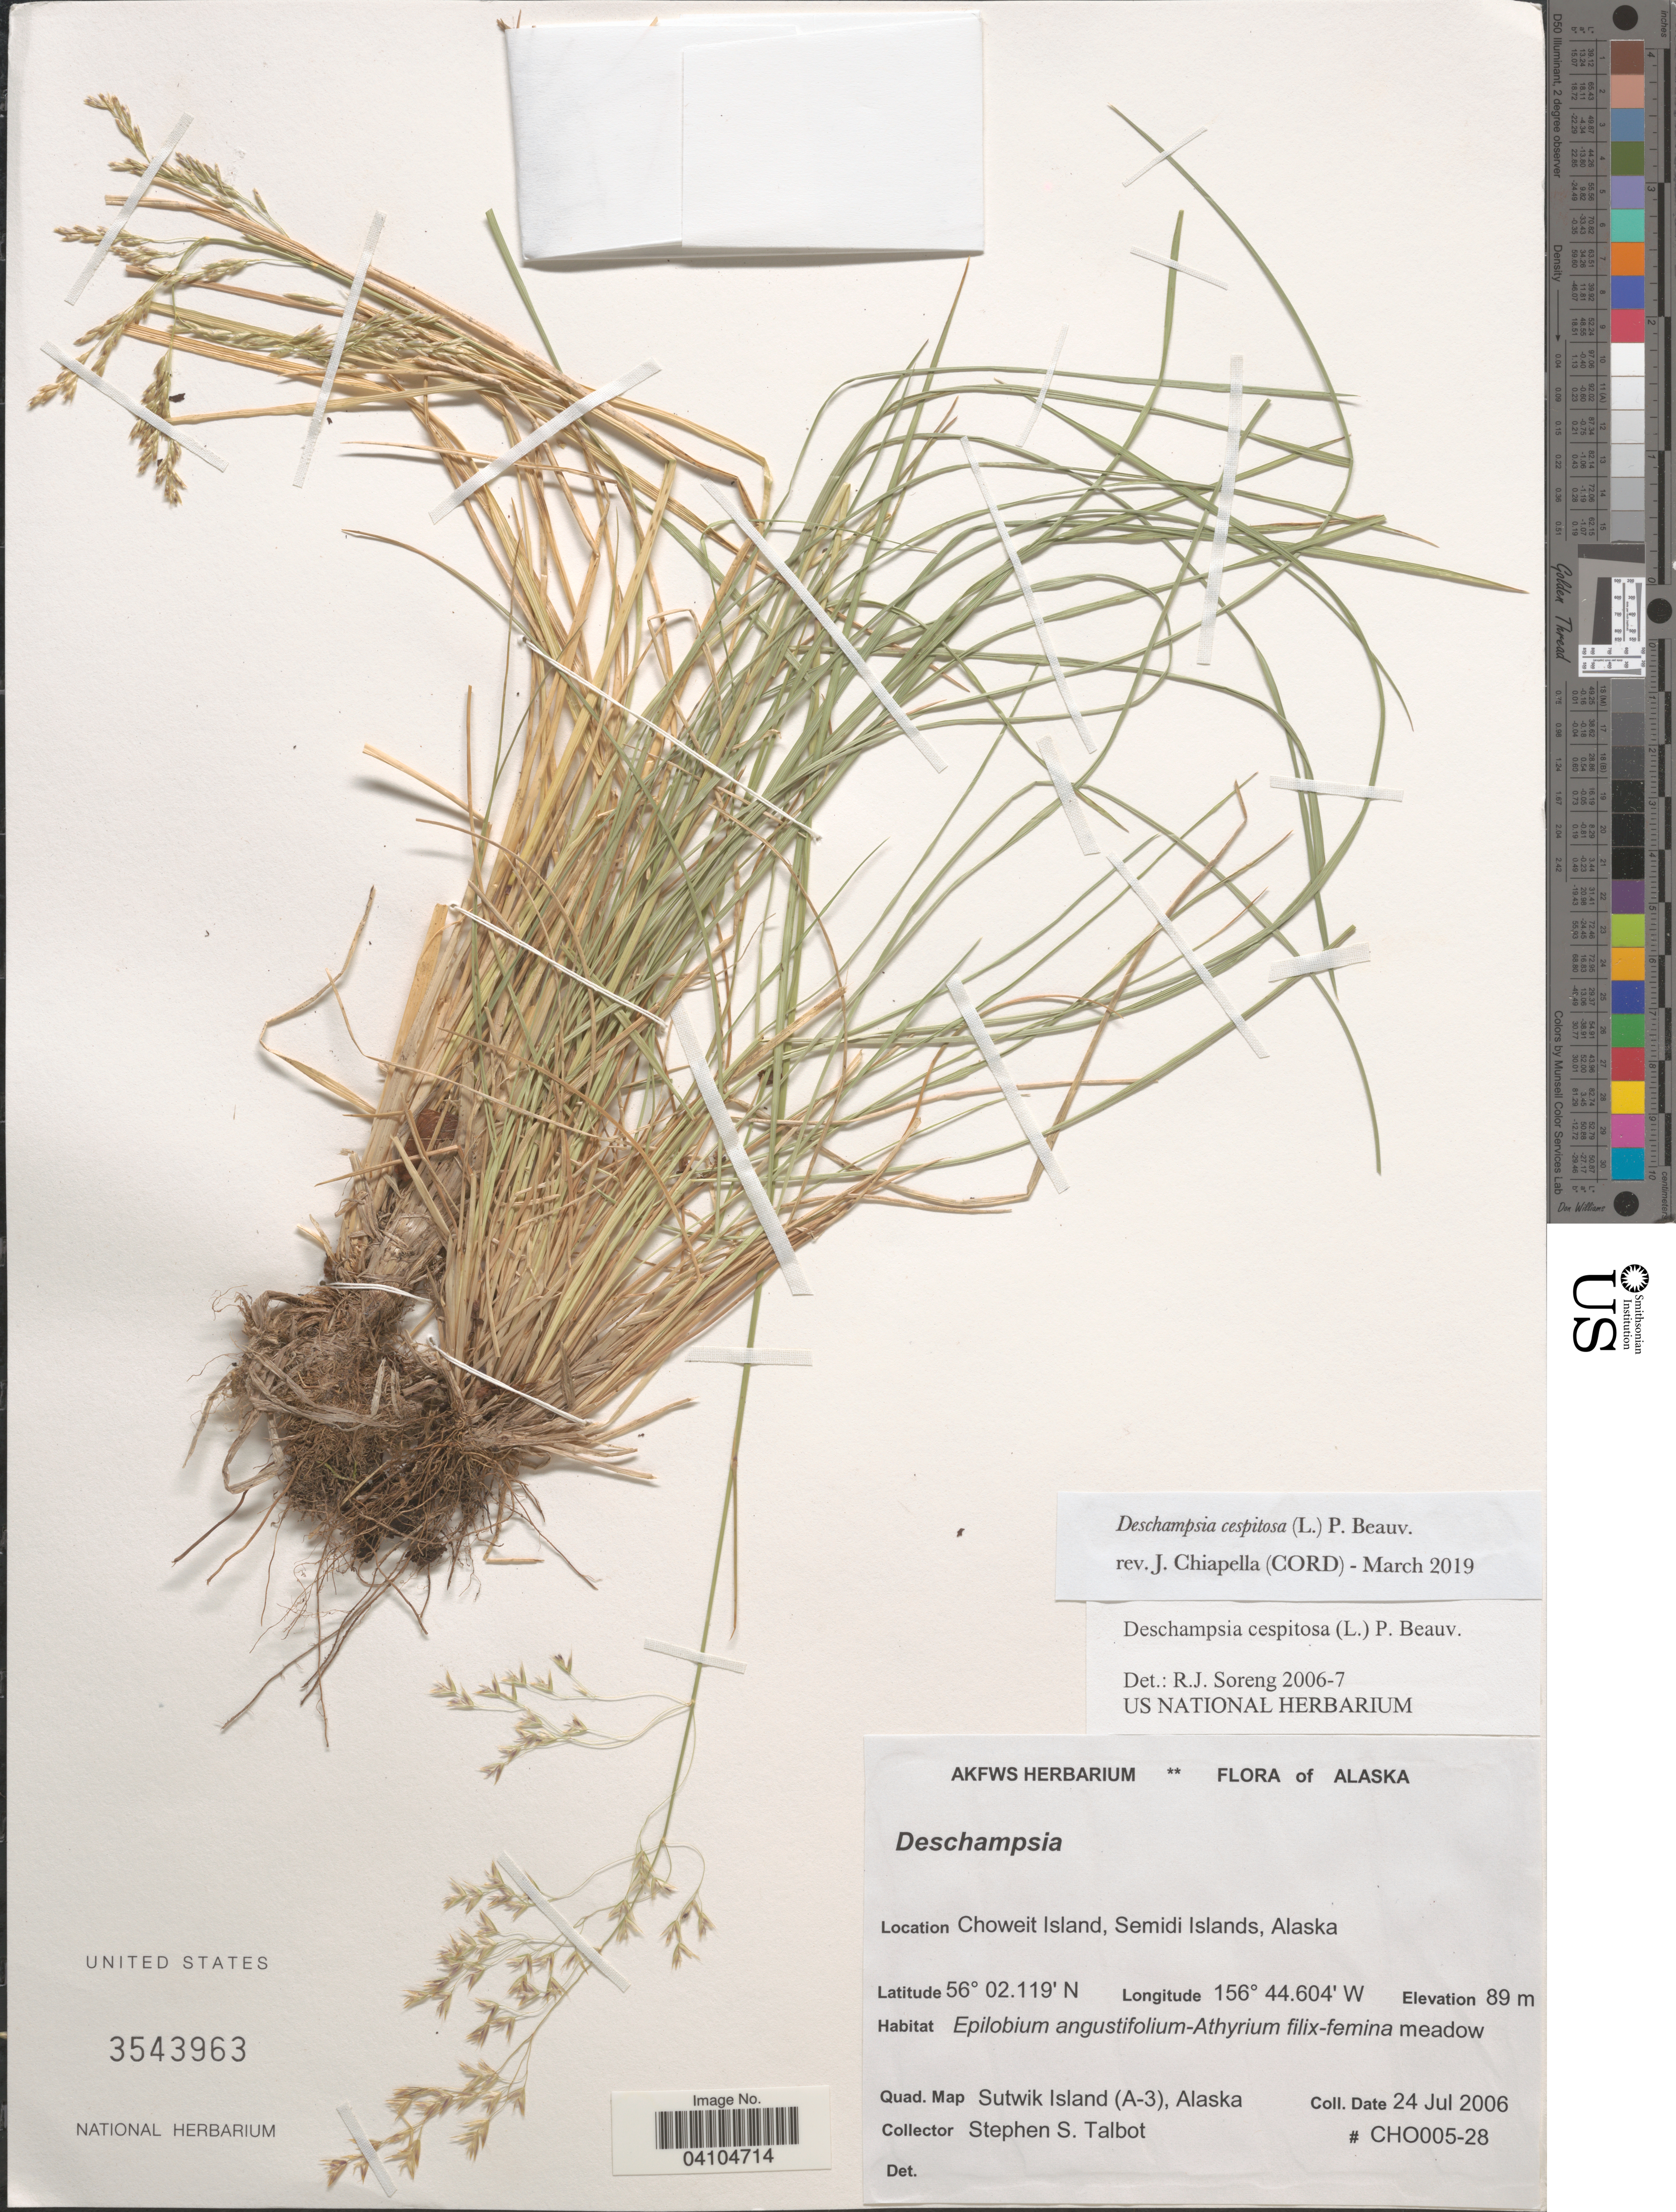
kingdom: Plantae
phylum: Tracheophyta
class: Liliopsida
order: Poales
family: Poaceae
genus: Deschampsia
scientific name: Deschampsia cespitosa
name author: (L.) P. Beauv.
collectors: S. S. Talbot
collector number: CHO005-28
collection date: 2006-07-24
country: United States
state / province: Alaska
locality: Choweit Island, Semidi Islands. Quad. Map Sutwik Island (A-3).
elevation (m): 89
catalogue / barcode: US 3543963